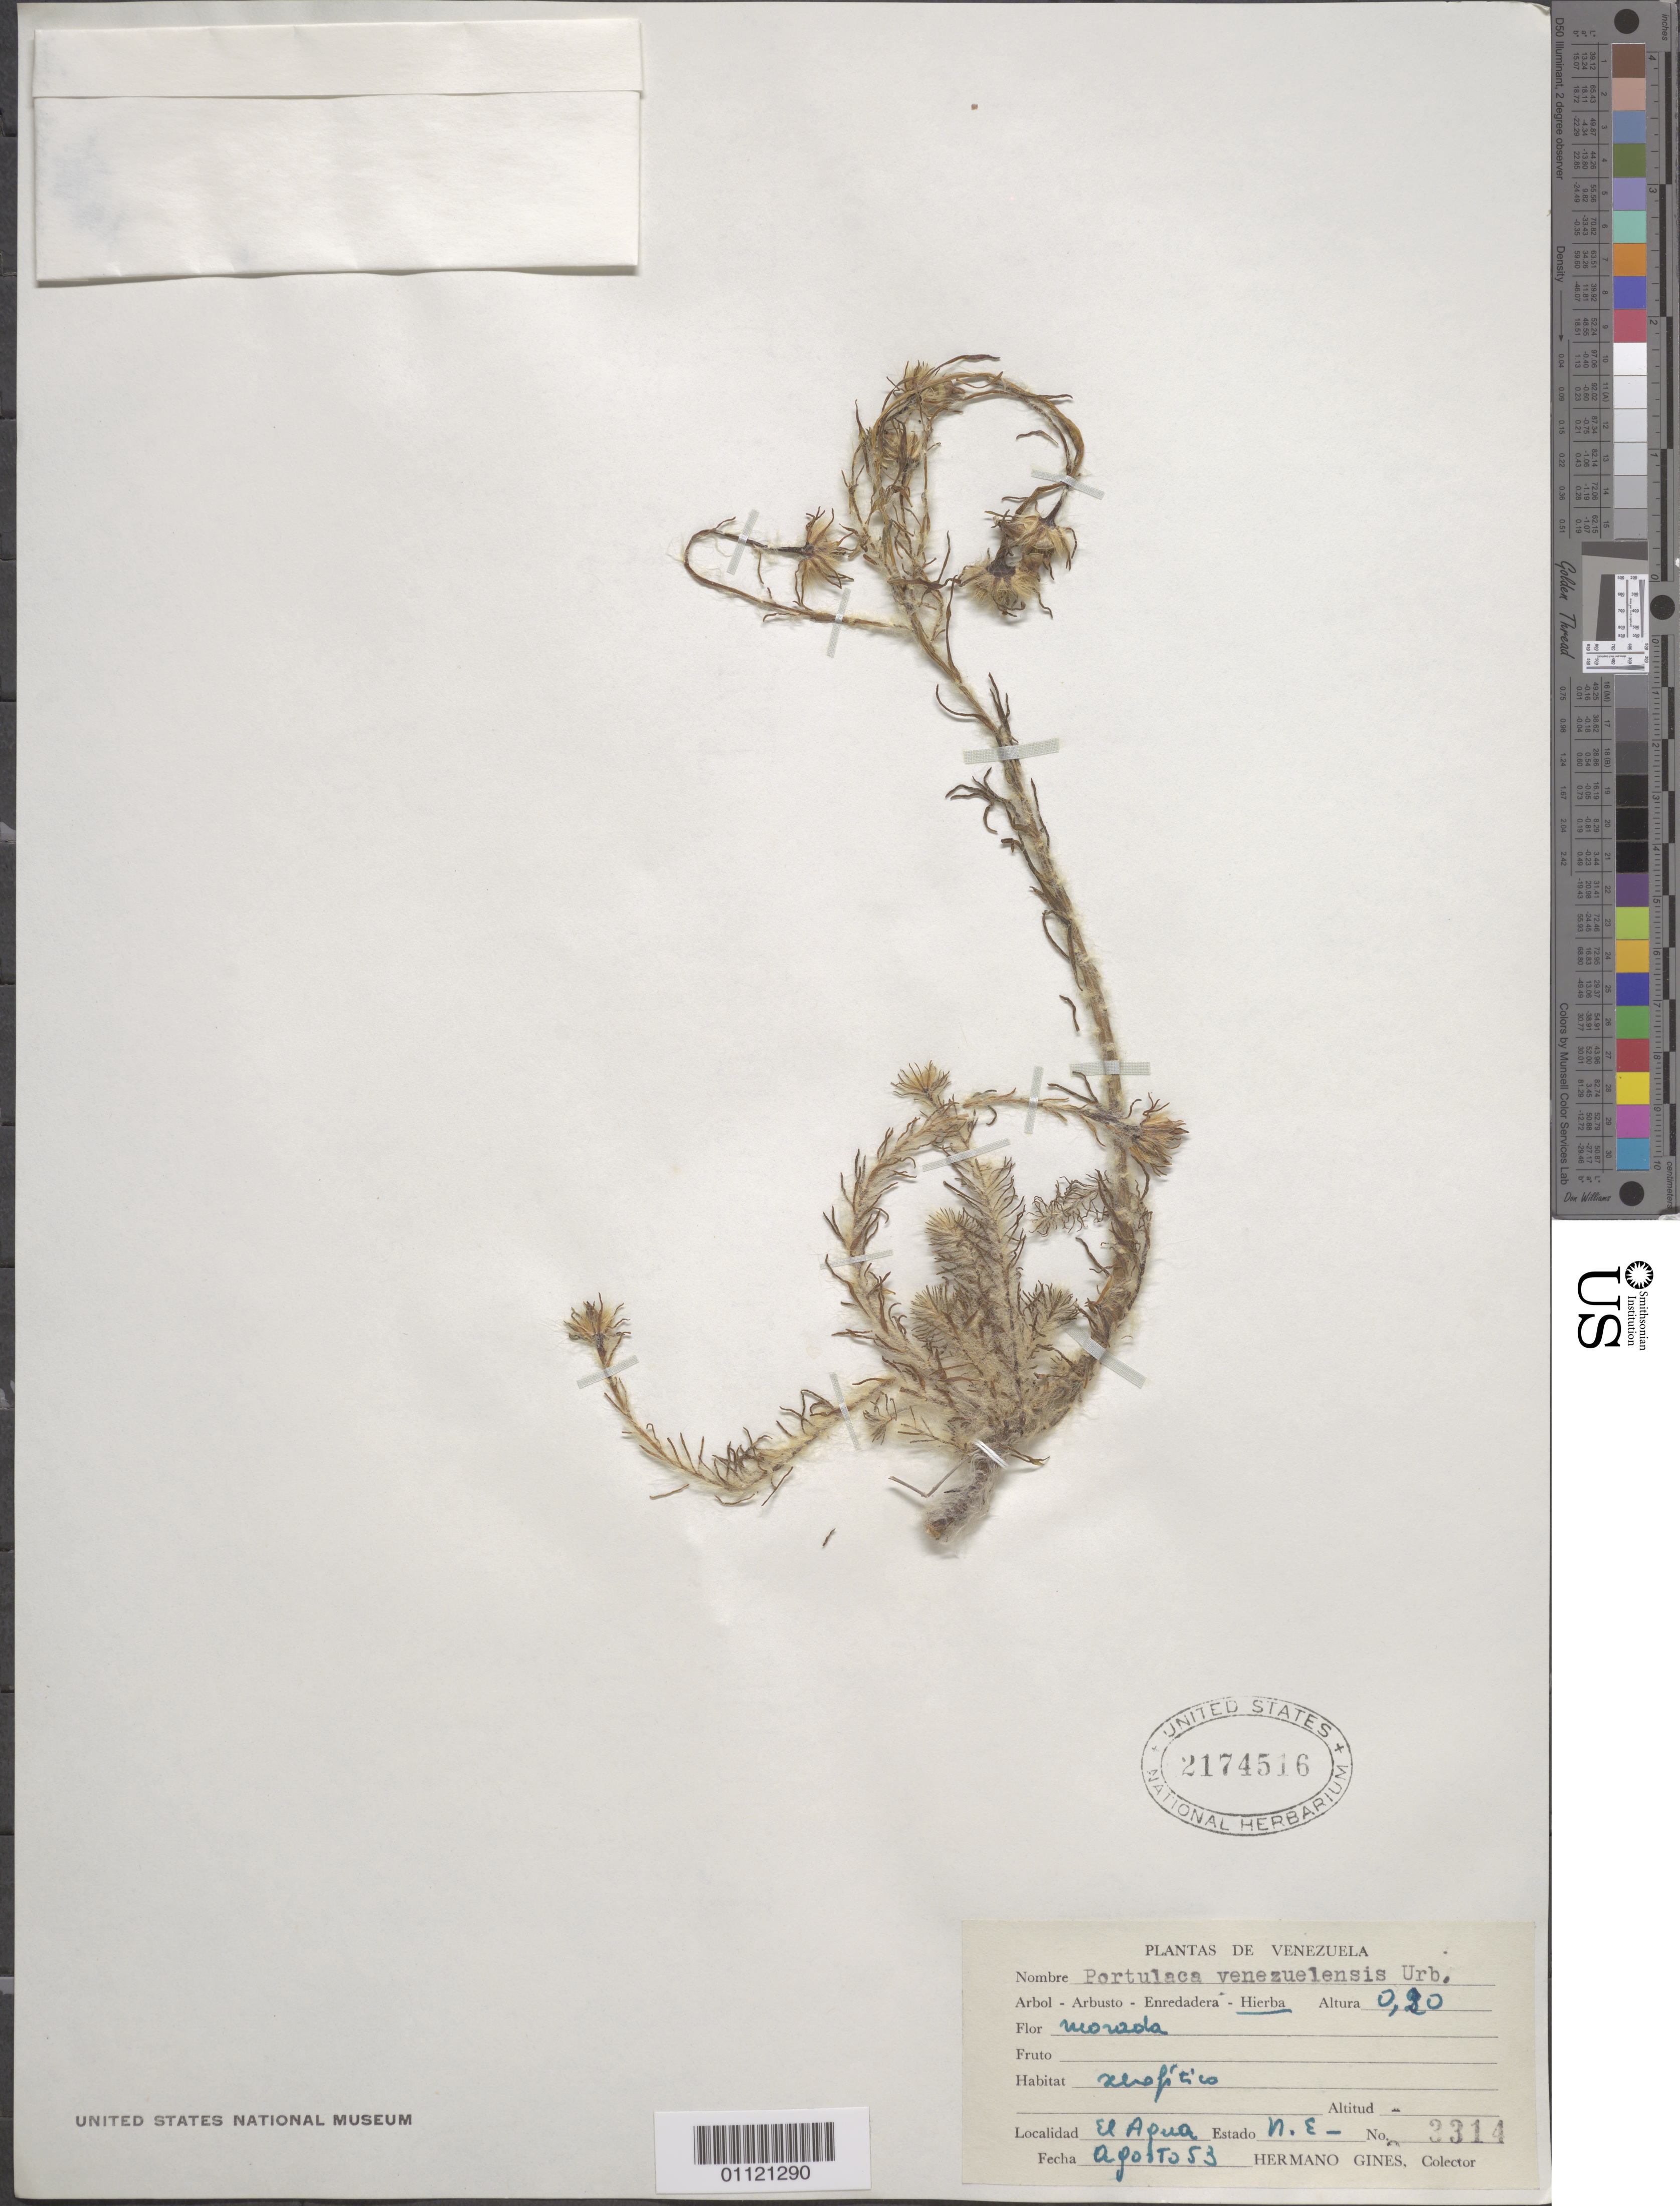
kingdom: Plantae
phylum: Tracheophyta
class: Magnoliopsida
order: Caryophyllales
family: Portulacaceae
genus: Portulaca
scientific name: Portulaca elatior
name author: Mart. ex Rohrb.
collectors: Bro. Gines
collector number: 3314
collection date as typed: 01 Aug 1953 to 31 Aug 1953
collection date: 1953-08-01/1953-08-31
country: Venezuela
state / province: Nueva Esparta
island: Margarita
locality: El Agua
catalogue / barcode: US 2174516